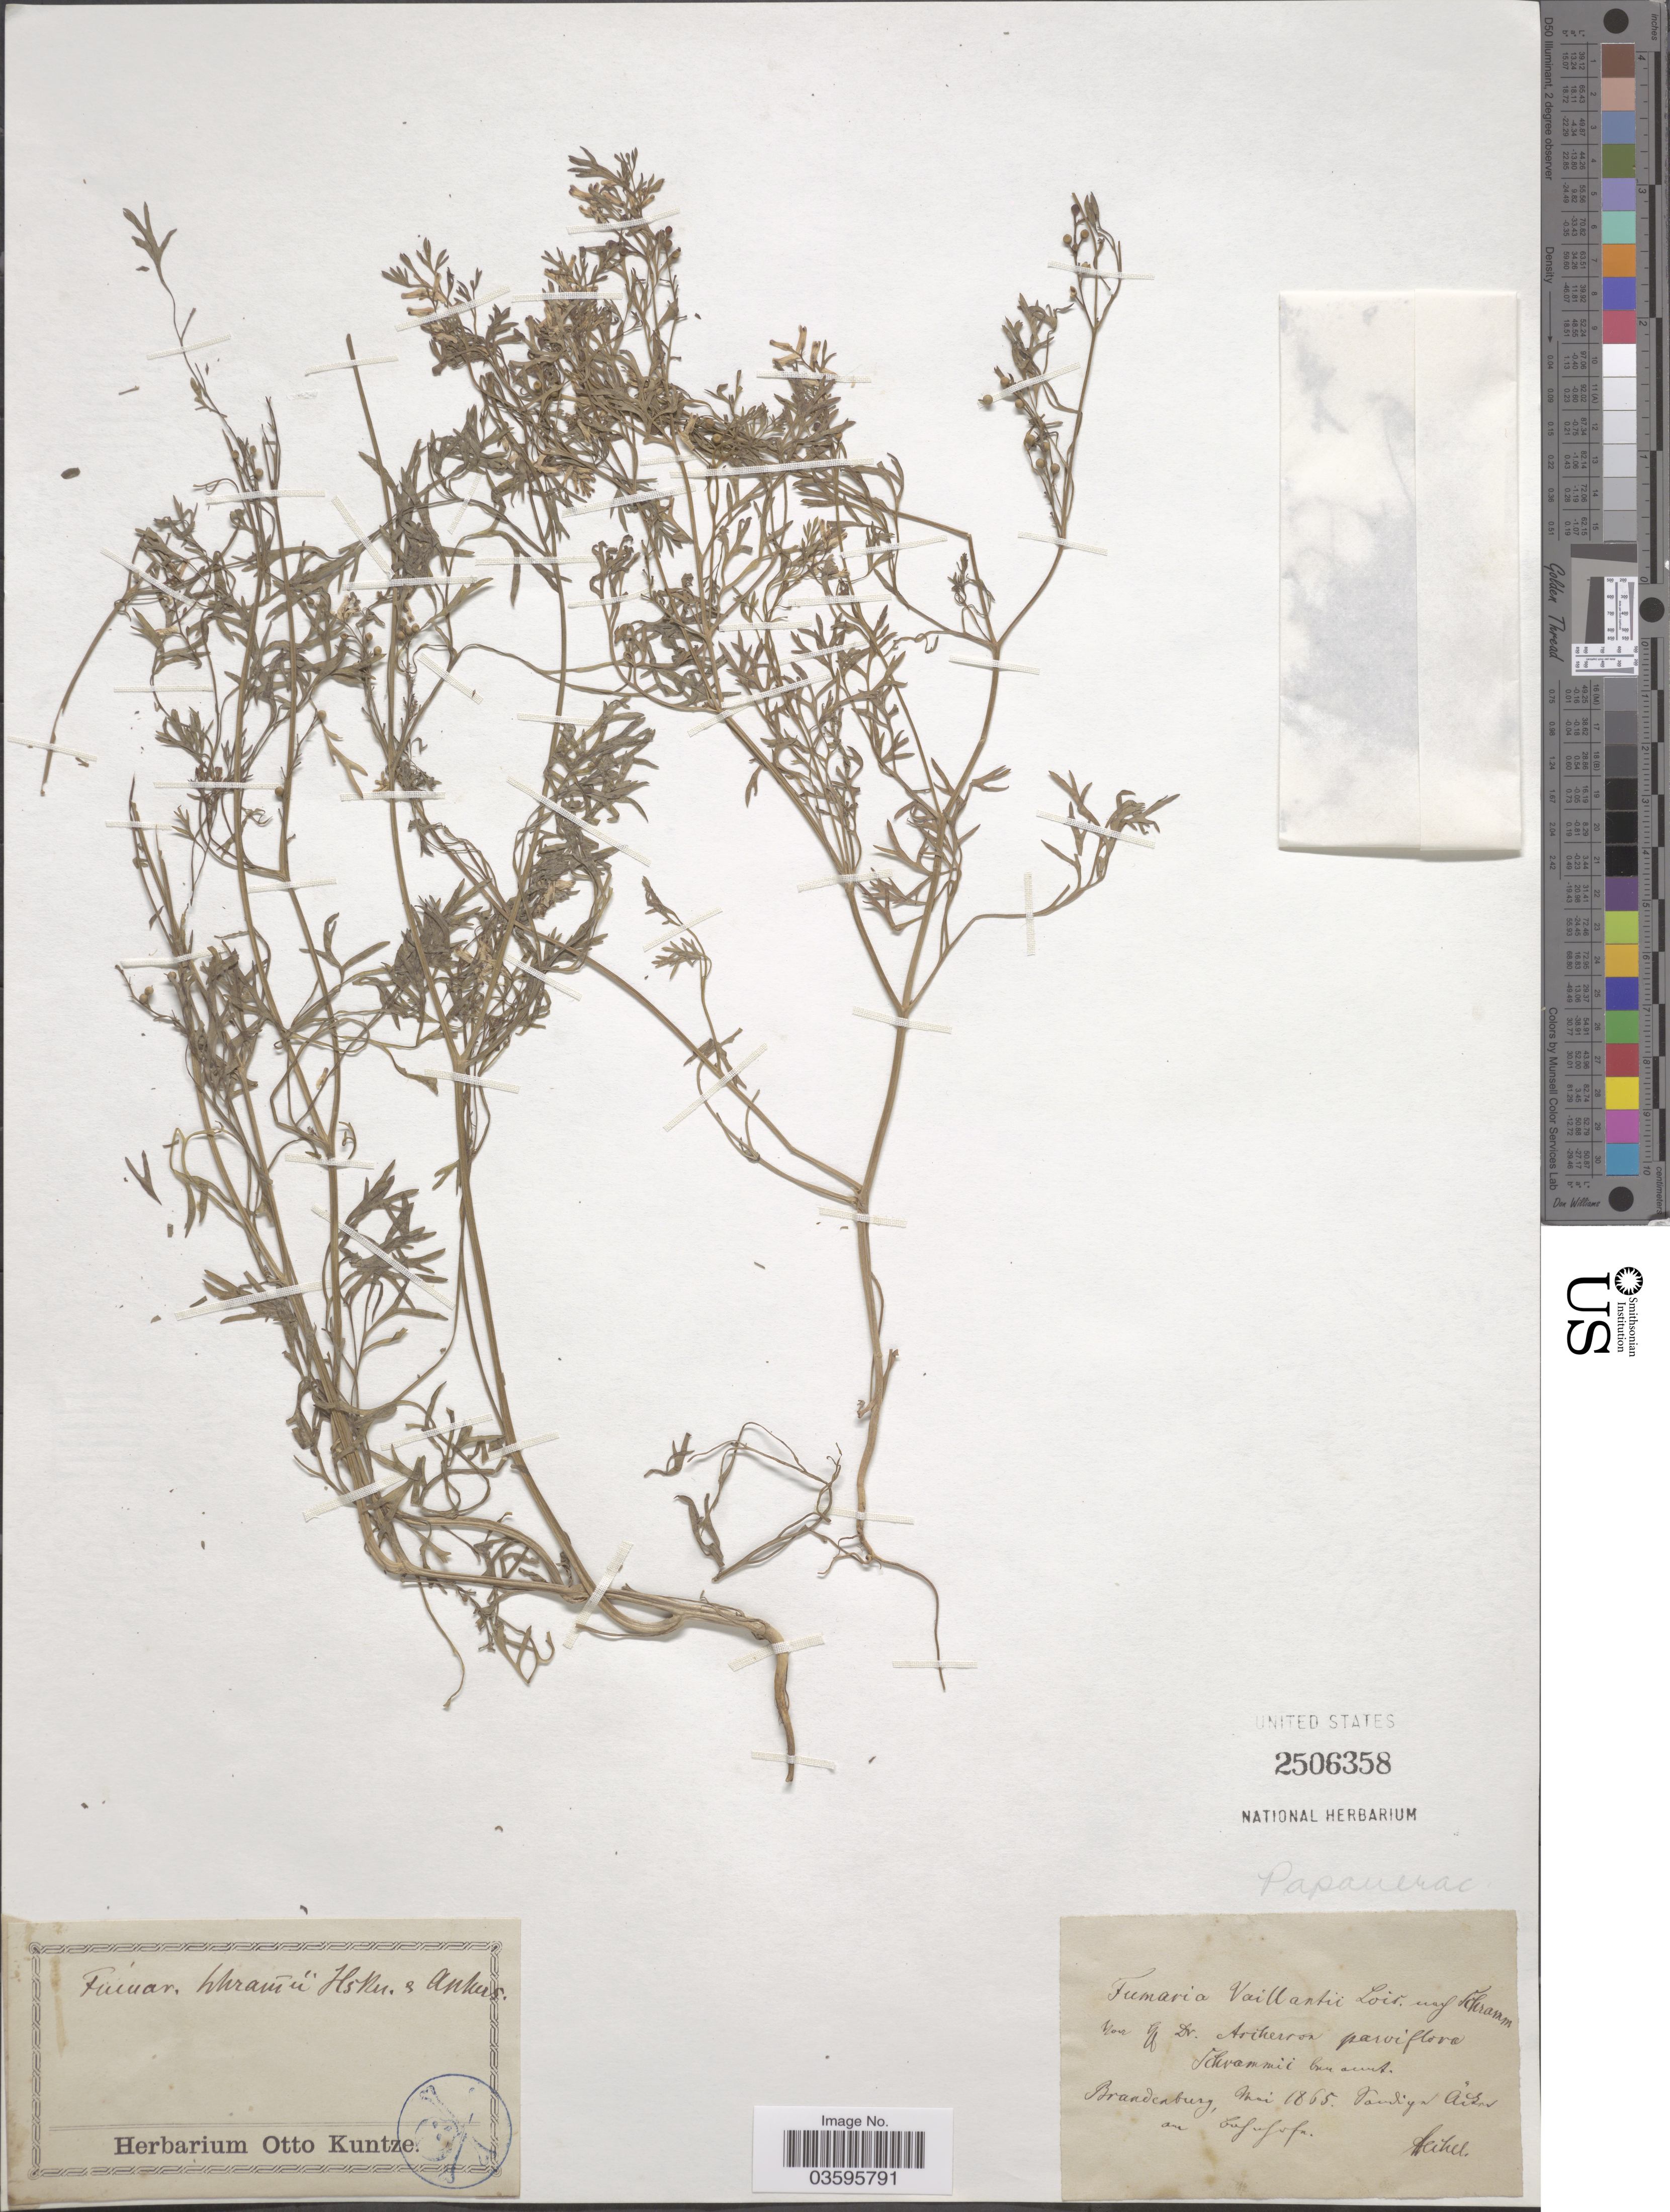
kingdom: Plantae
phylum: Tracheophyta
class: Magnoliopsida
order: Ranunculales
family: Papaveraceae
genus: Fumaria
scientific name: Fumaria vaillantii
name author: Loisel.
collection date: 1865-05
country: Germany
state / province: Brandenburg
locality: Brandenburg, Vandiya Aiken am Lufufofn [interpreted].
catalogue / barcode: US 2506358